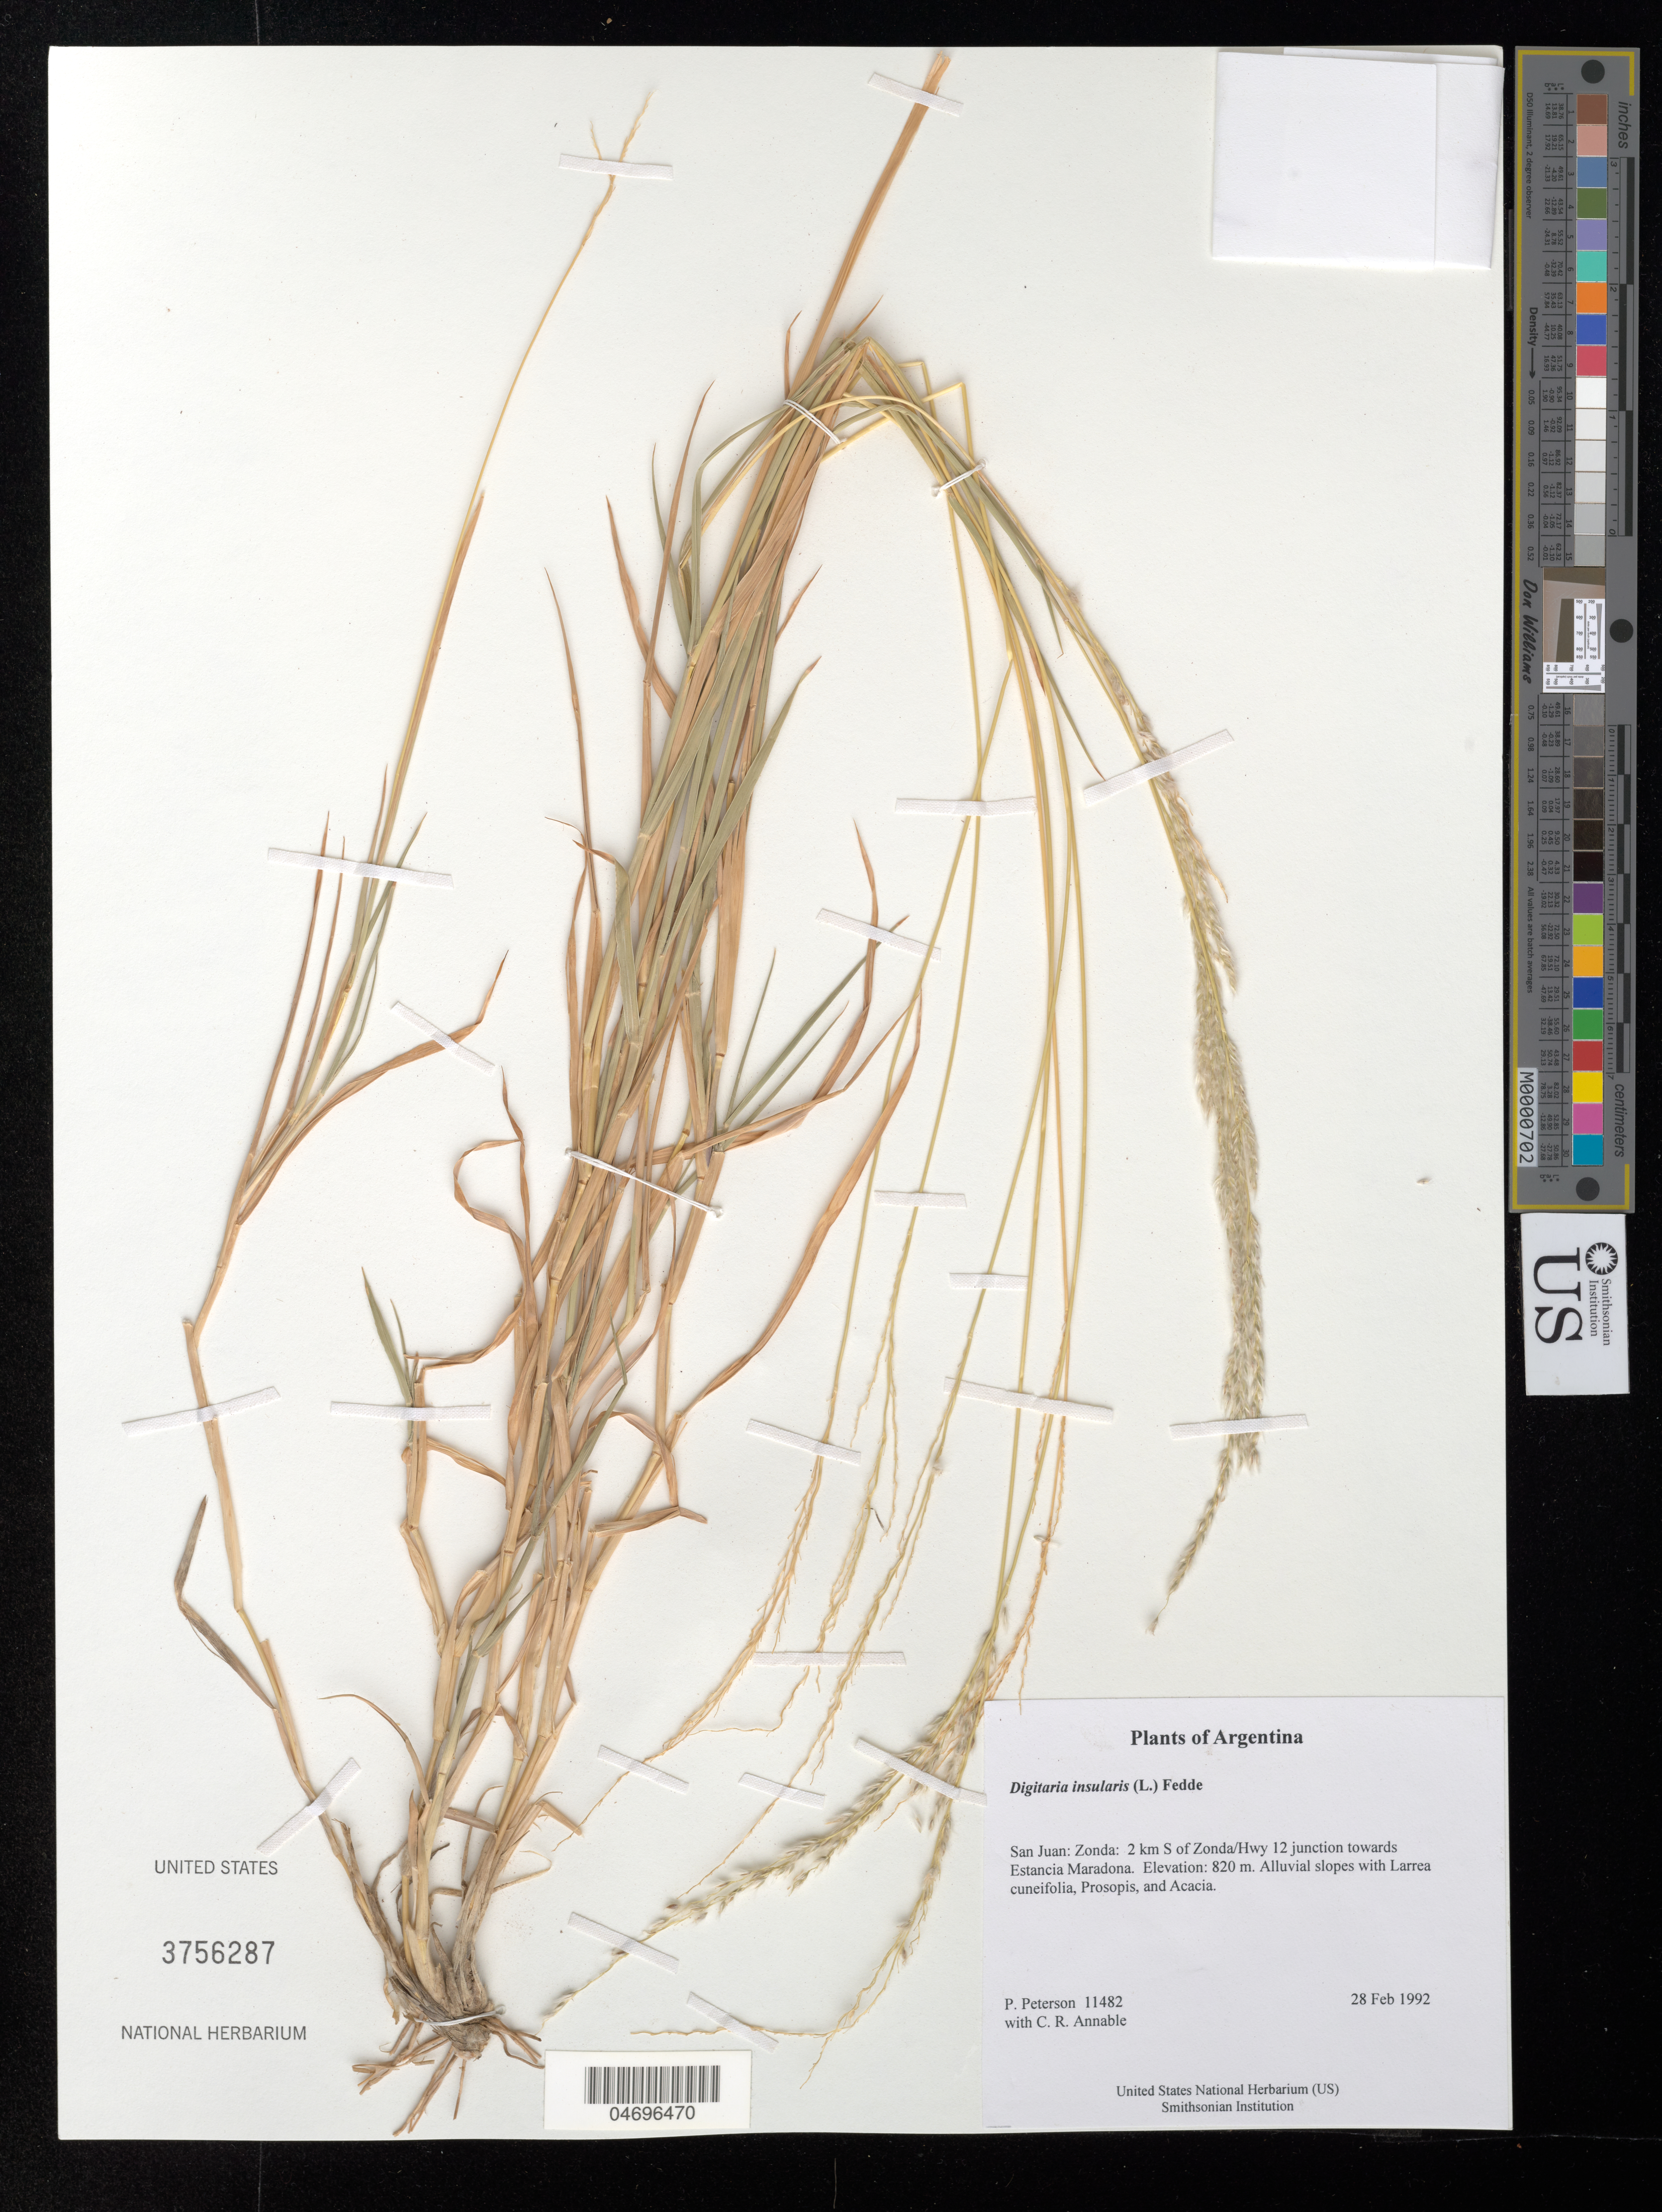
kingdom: Plantae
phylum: Tracheophyta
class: Liliopsida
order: Poales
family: Poaceae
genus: Digitaria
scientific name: Digitaria insularis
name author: (L.) Fedde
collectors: P. M. Peterson & C. R. Annable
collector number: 11482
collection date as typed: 28 Feb 1992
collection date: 1992-02-28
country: Argentina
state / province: San Juan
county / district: Zonda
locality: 2 km S of Zonda/Hwy 12 junction towards Estancia Maradona.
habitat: Alluvial slopes with Larrea cuneifolia, Prosopis, and Acacia.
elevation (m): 820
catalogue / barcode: US 3756287